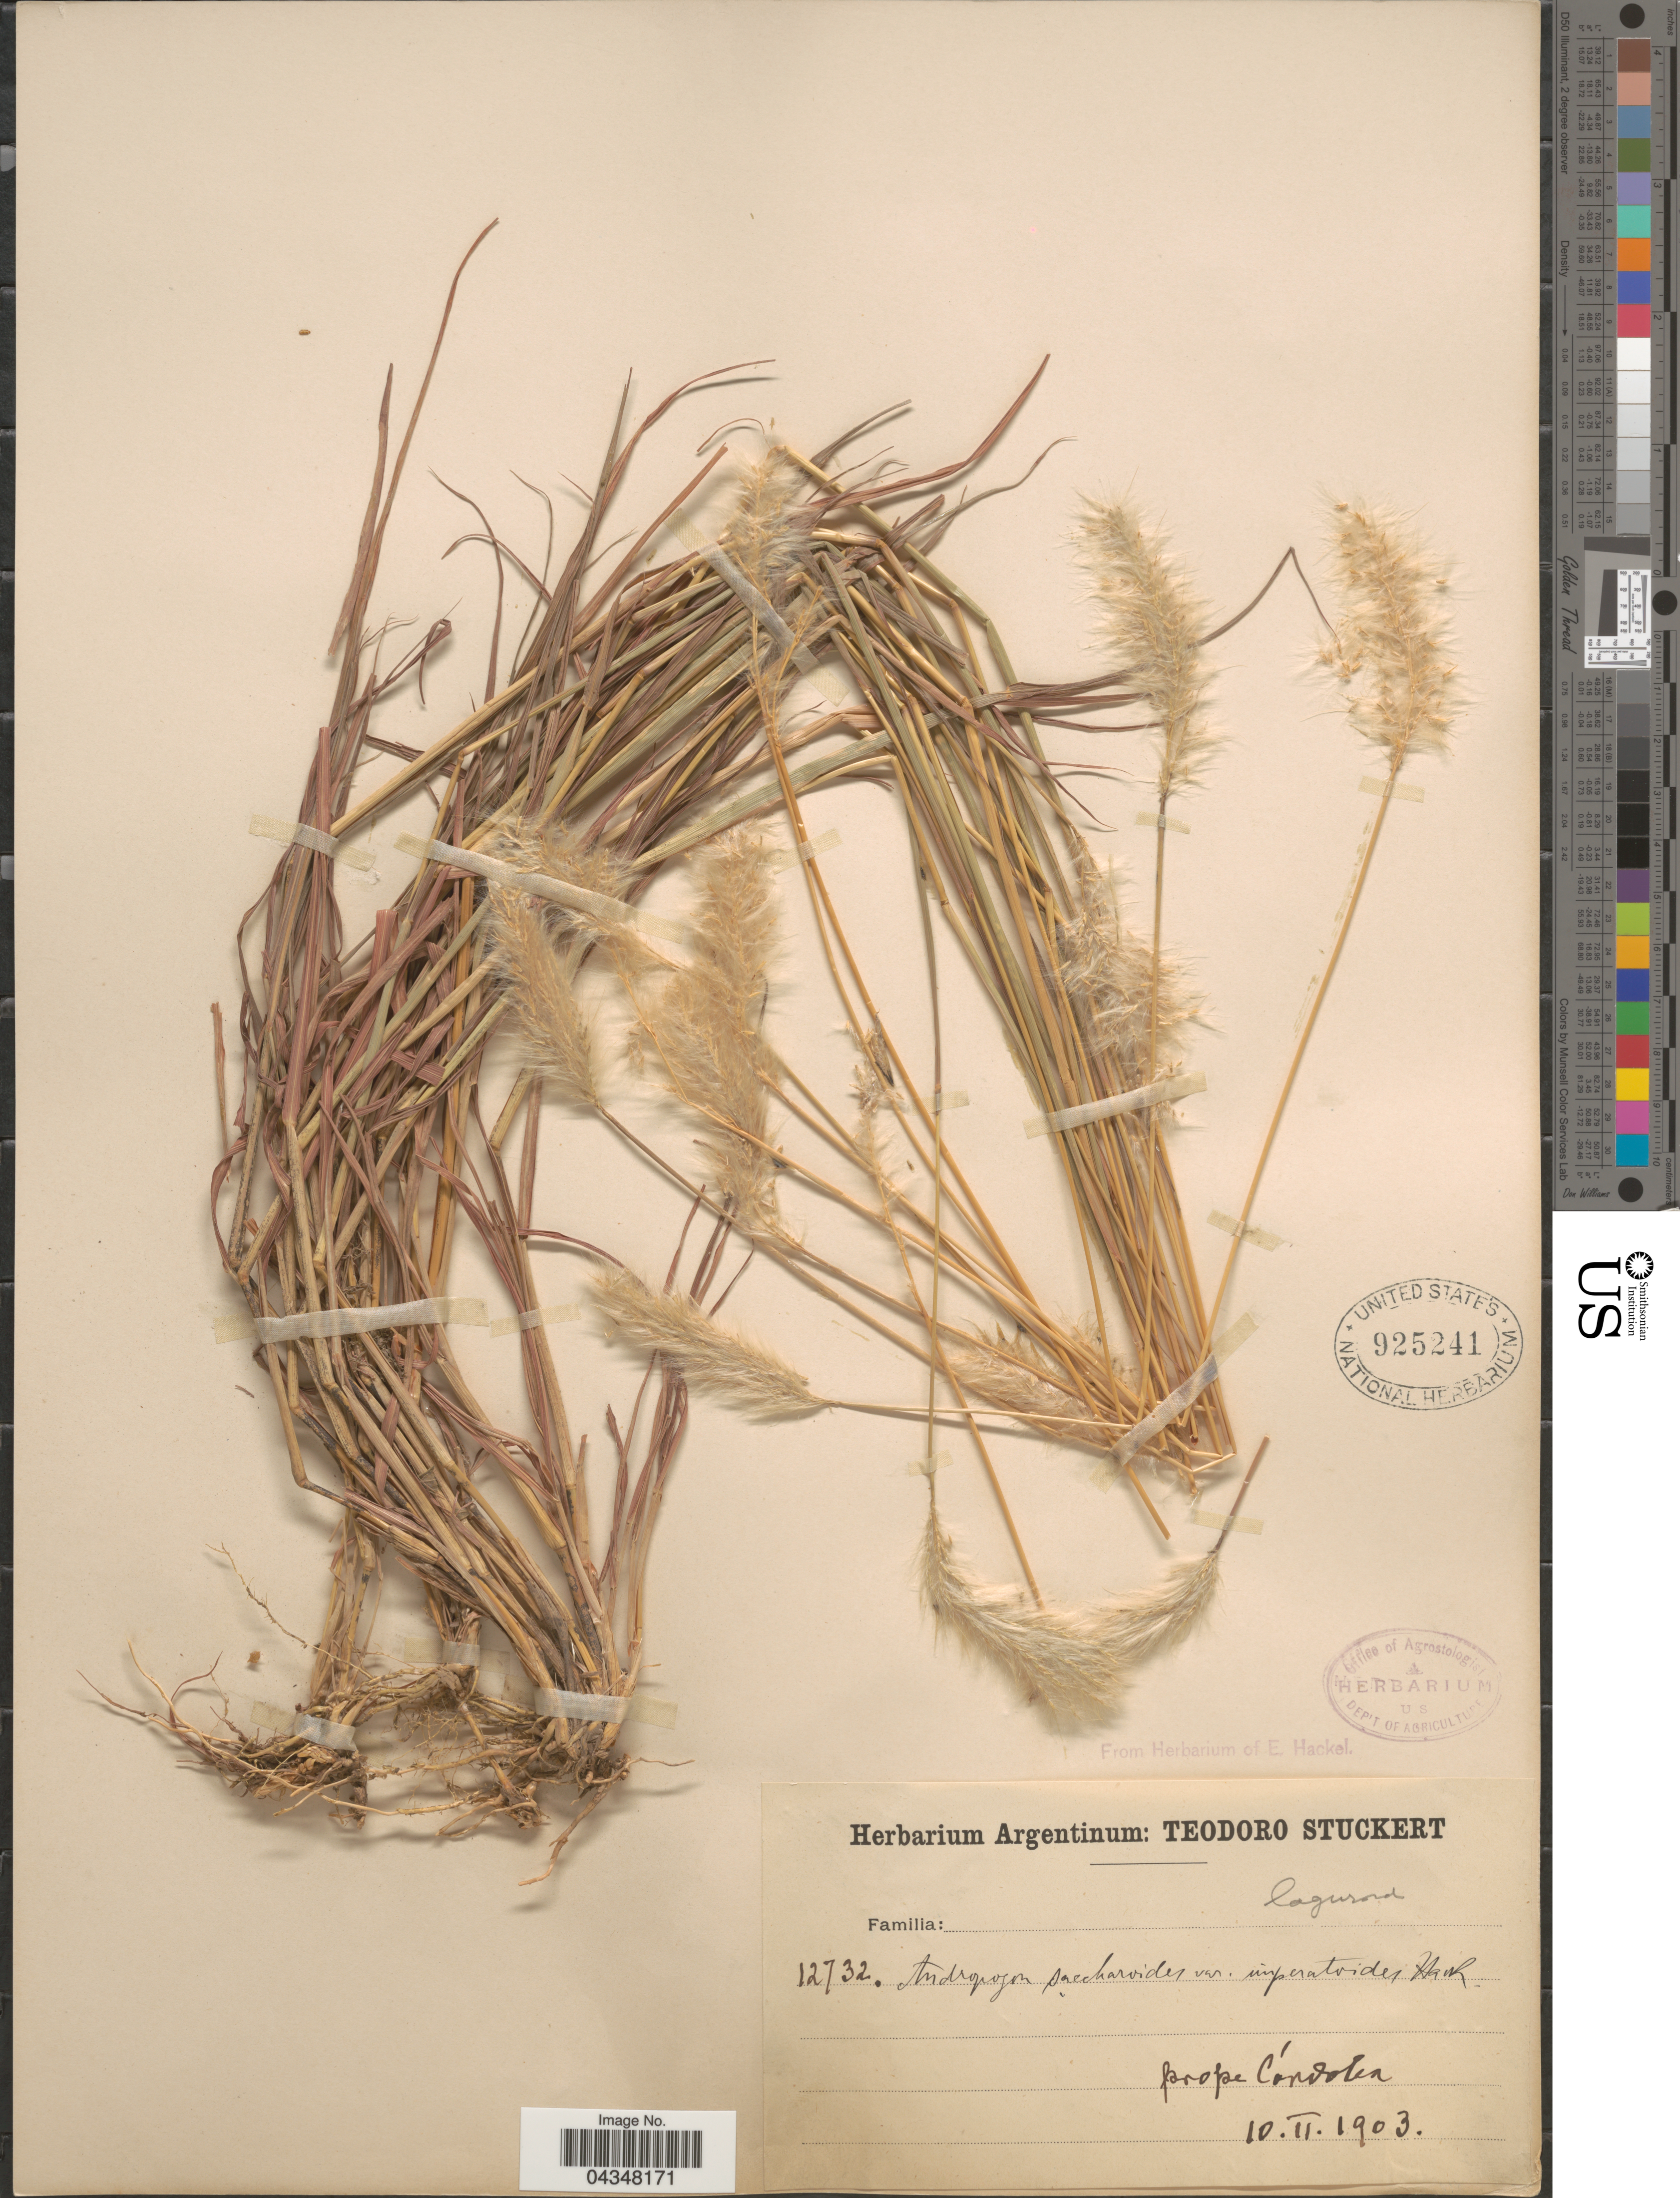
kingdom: Plantae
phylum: Tracheophyta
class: Liliopsida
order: Poales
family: Poaceae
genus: Bothriochloa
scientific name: Bothriochloa laguroides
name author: (DC.) Herter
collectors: T. Stuckert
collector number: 12732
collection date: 1903-02-10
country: Argentina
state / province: Cordoba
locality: Prope Córdoba.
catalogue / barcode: US 925241